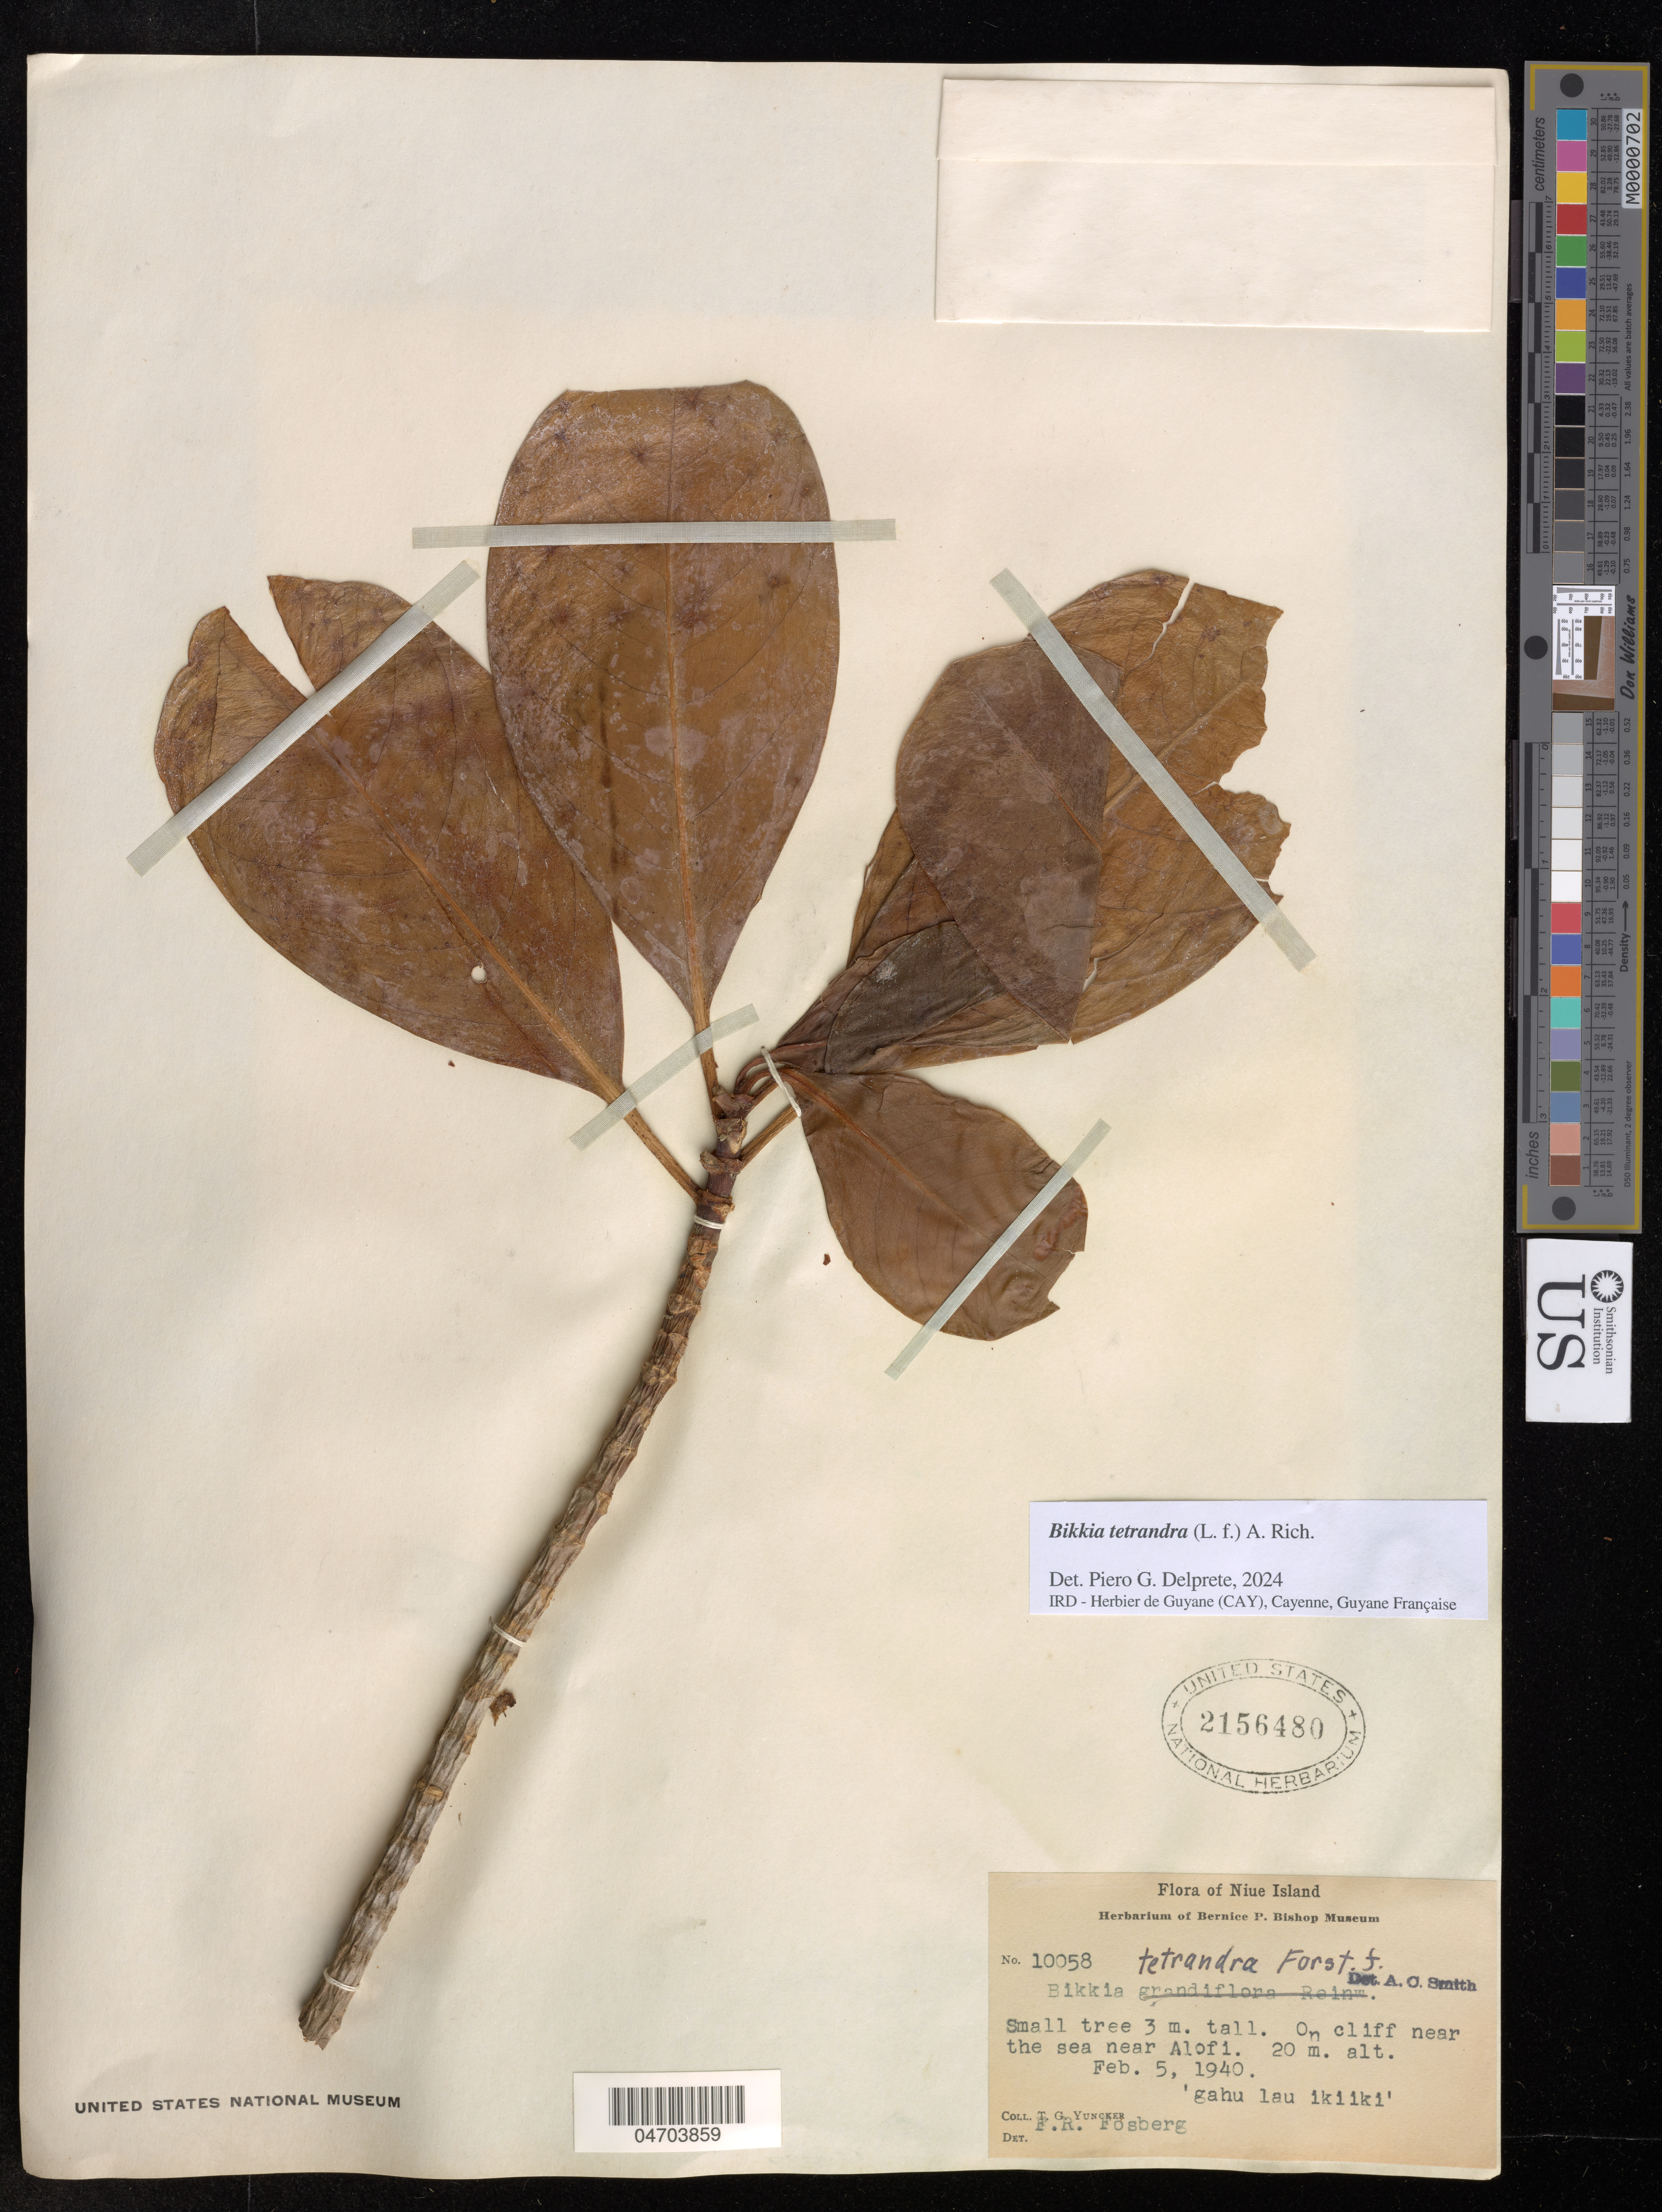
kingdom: Plantae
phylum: Tracheophyta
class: Magnoliopsida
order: Gentianales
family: Rubiaceae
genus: Bikkia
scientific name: Bikkia tetrandra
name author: (L. f.) A. Rich.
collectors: T. Yuncker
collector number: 10058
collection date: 1940-02-05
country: Niue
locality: Niue Island, On cliff near the sea near Alofi.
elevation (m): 20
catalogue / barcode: US 2156480